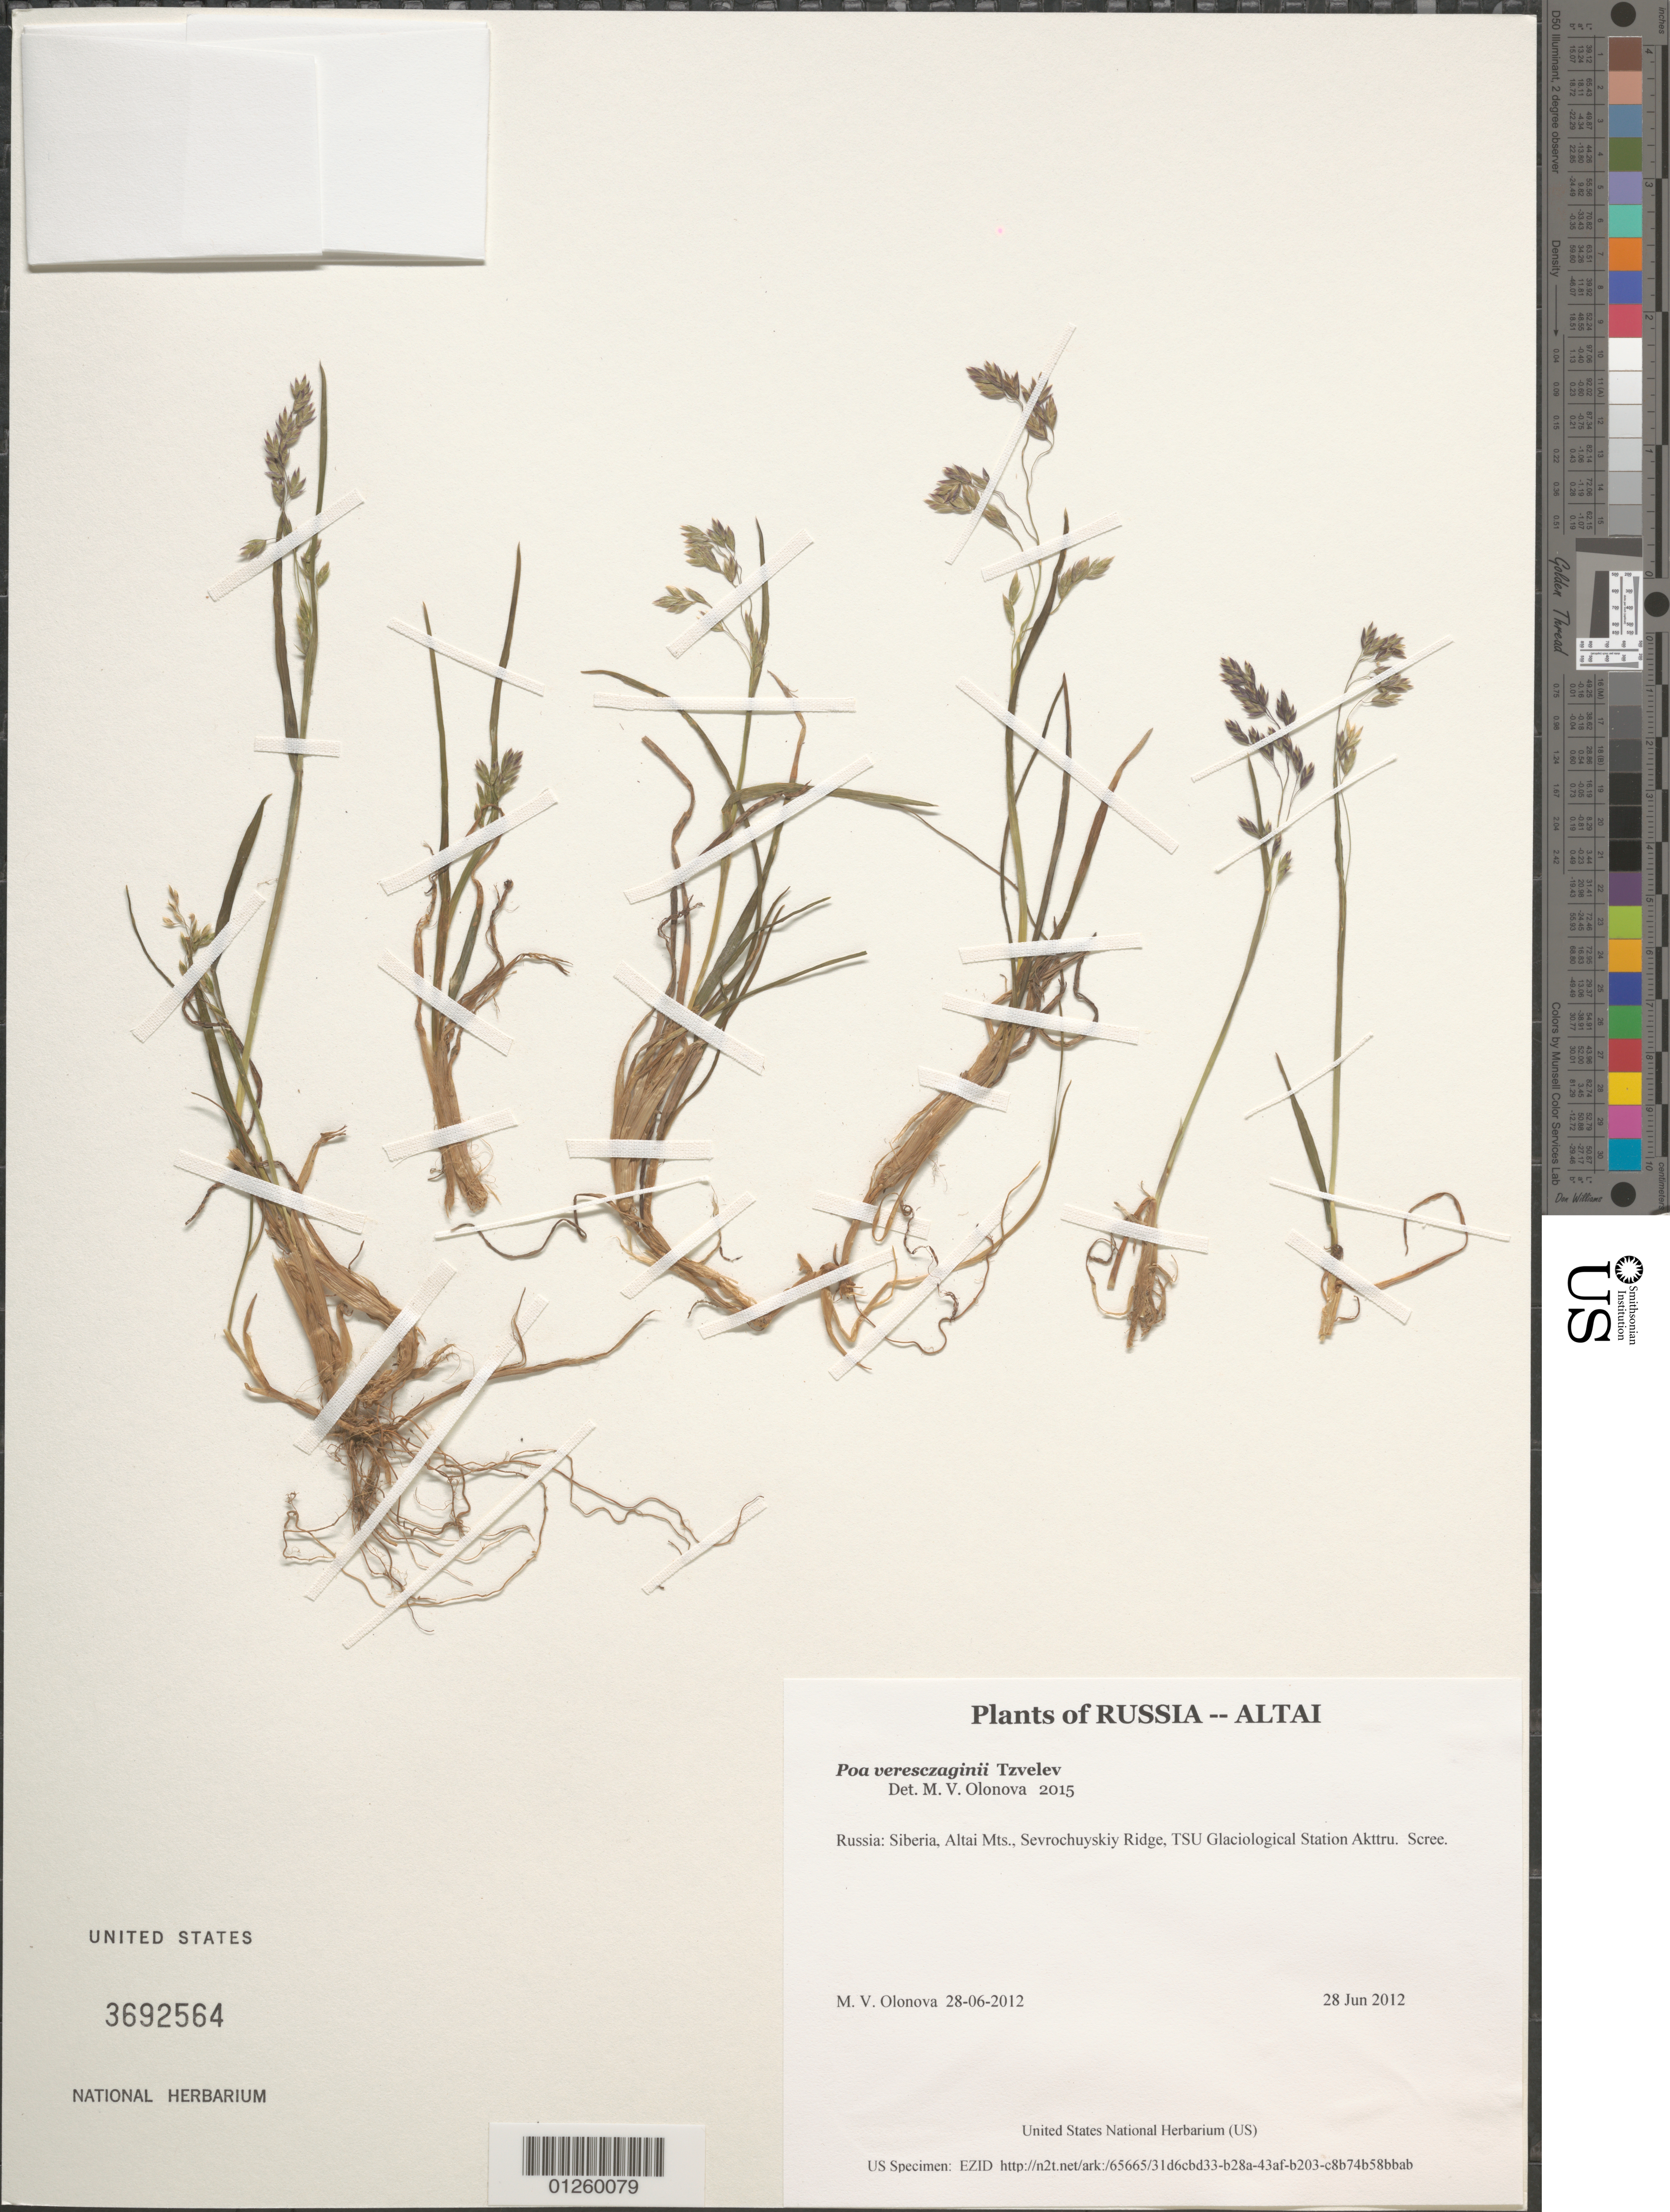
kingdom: Plantae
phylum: Tracheophyta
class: Liliopsida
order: Poales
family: Poaceae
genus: Poa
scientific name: Poa veresczaginii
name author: Tzvelev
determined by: Olonova, Marina V.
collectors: M. V. Olonova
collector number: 28-06-2012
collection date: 2012-06-28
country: Russian Federation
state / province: Altai Republic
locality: Siberia, Altai Mts., Sevrochuyskiy Ridge, TSU Glaciological Station Akttru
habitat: Scree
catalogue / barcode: US 3692564